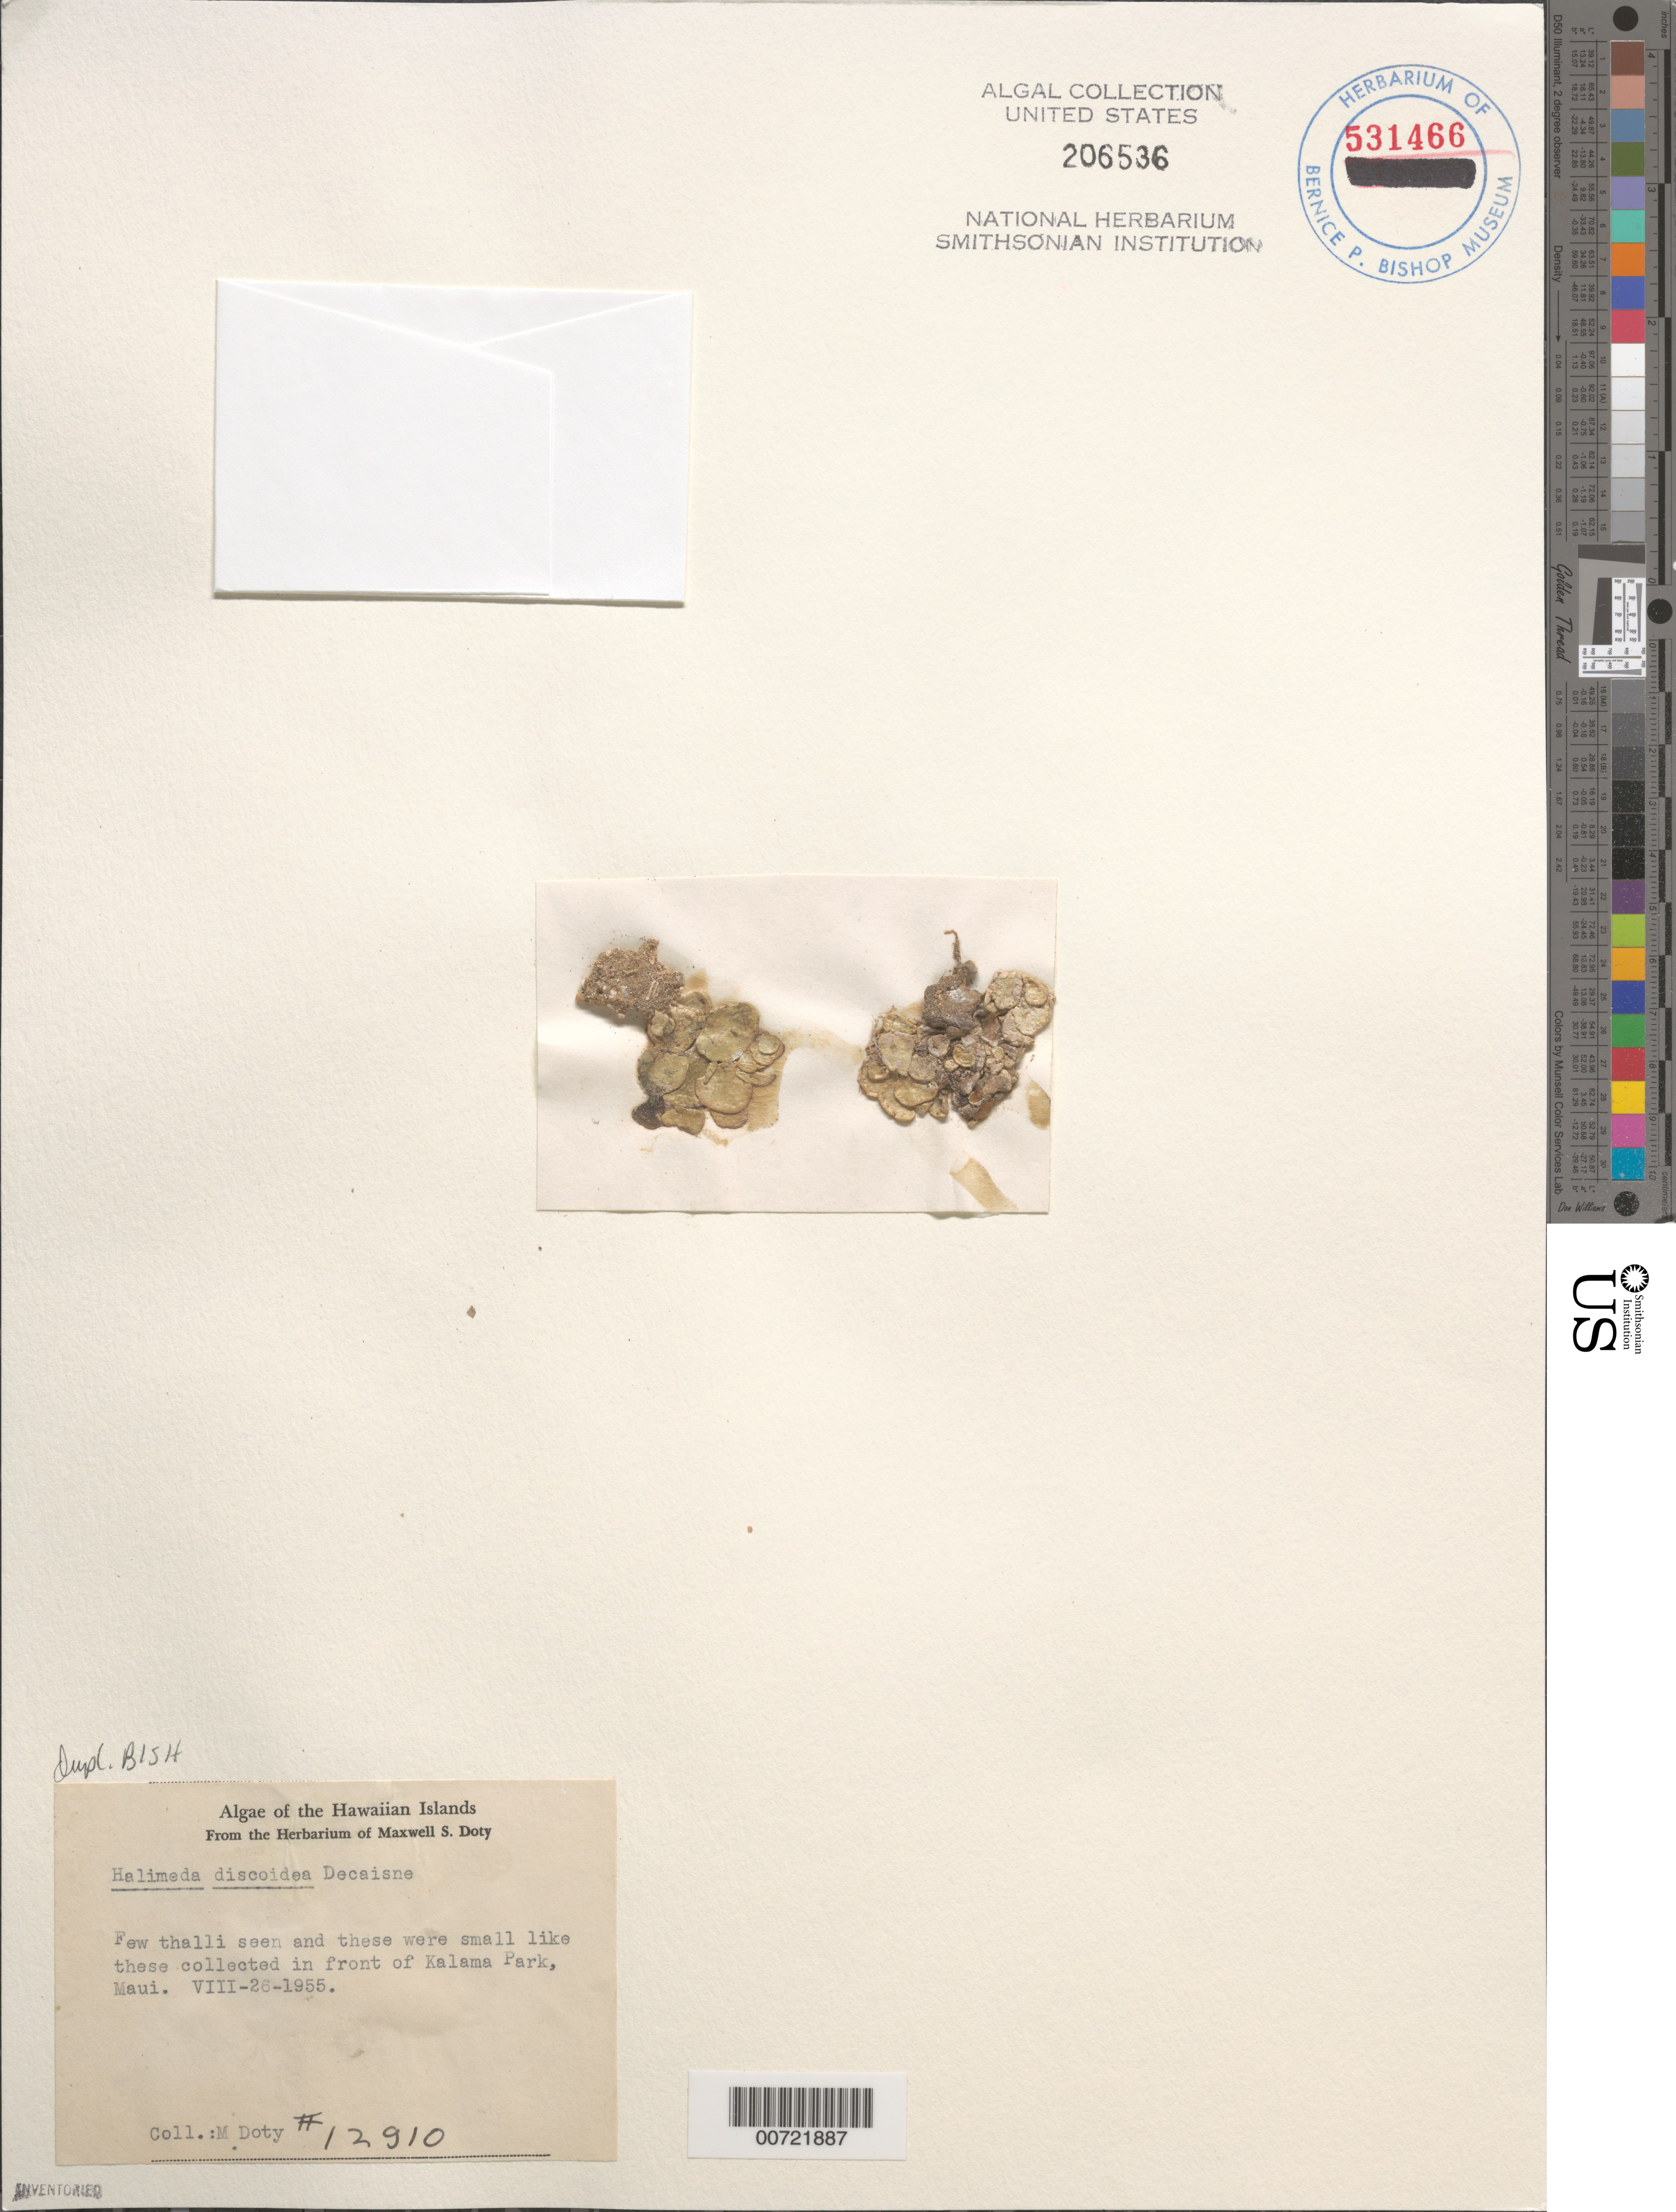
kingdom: Plantae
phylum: Chlorophyta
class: Ulvophyceae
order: Bryopsidales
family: Halimedaceae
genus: Halimeda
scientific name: Halimeda discoidea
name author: Decne.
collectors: M. S. Doty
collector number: MSD 12910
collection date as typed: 26 Aug 1955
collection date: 1955-08-26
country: United States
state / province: Hawaii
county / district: Maui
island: Maui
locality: Kalama Park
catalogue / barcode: US 206536